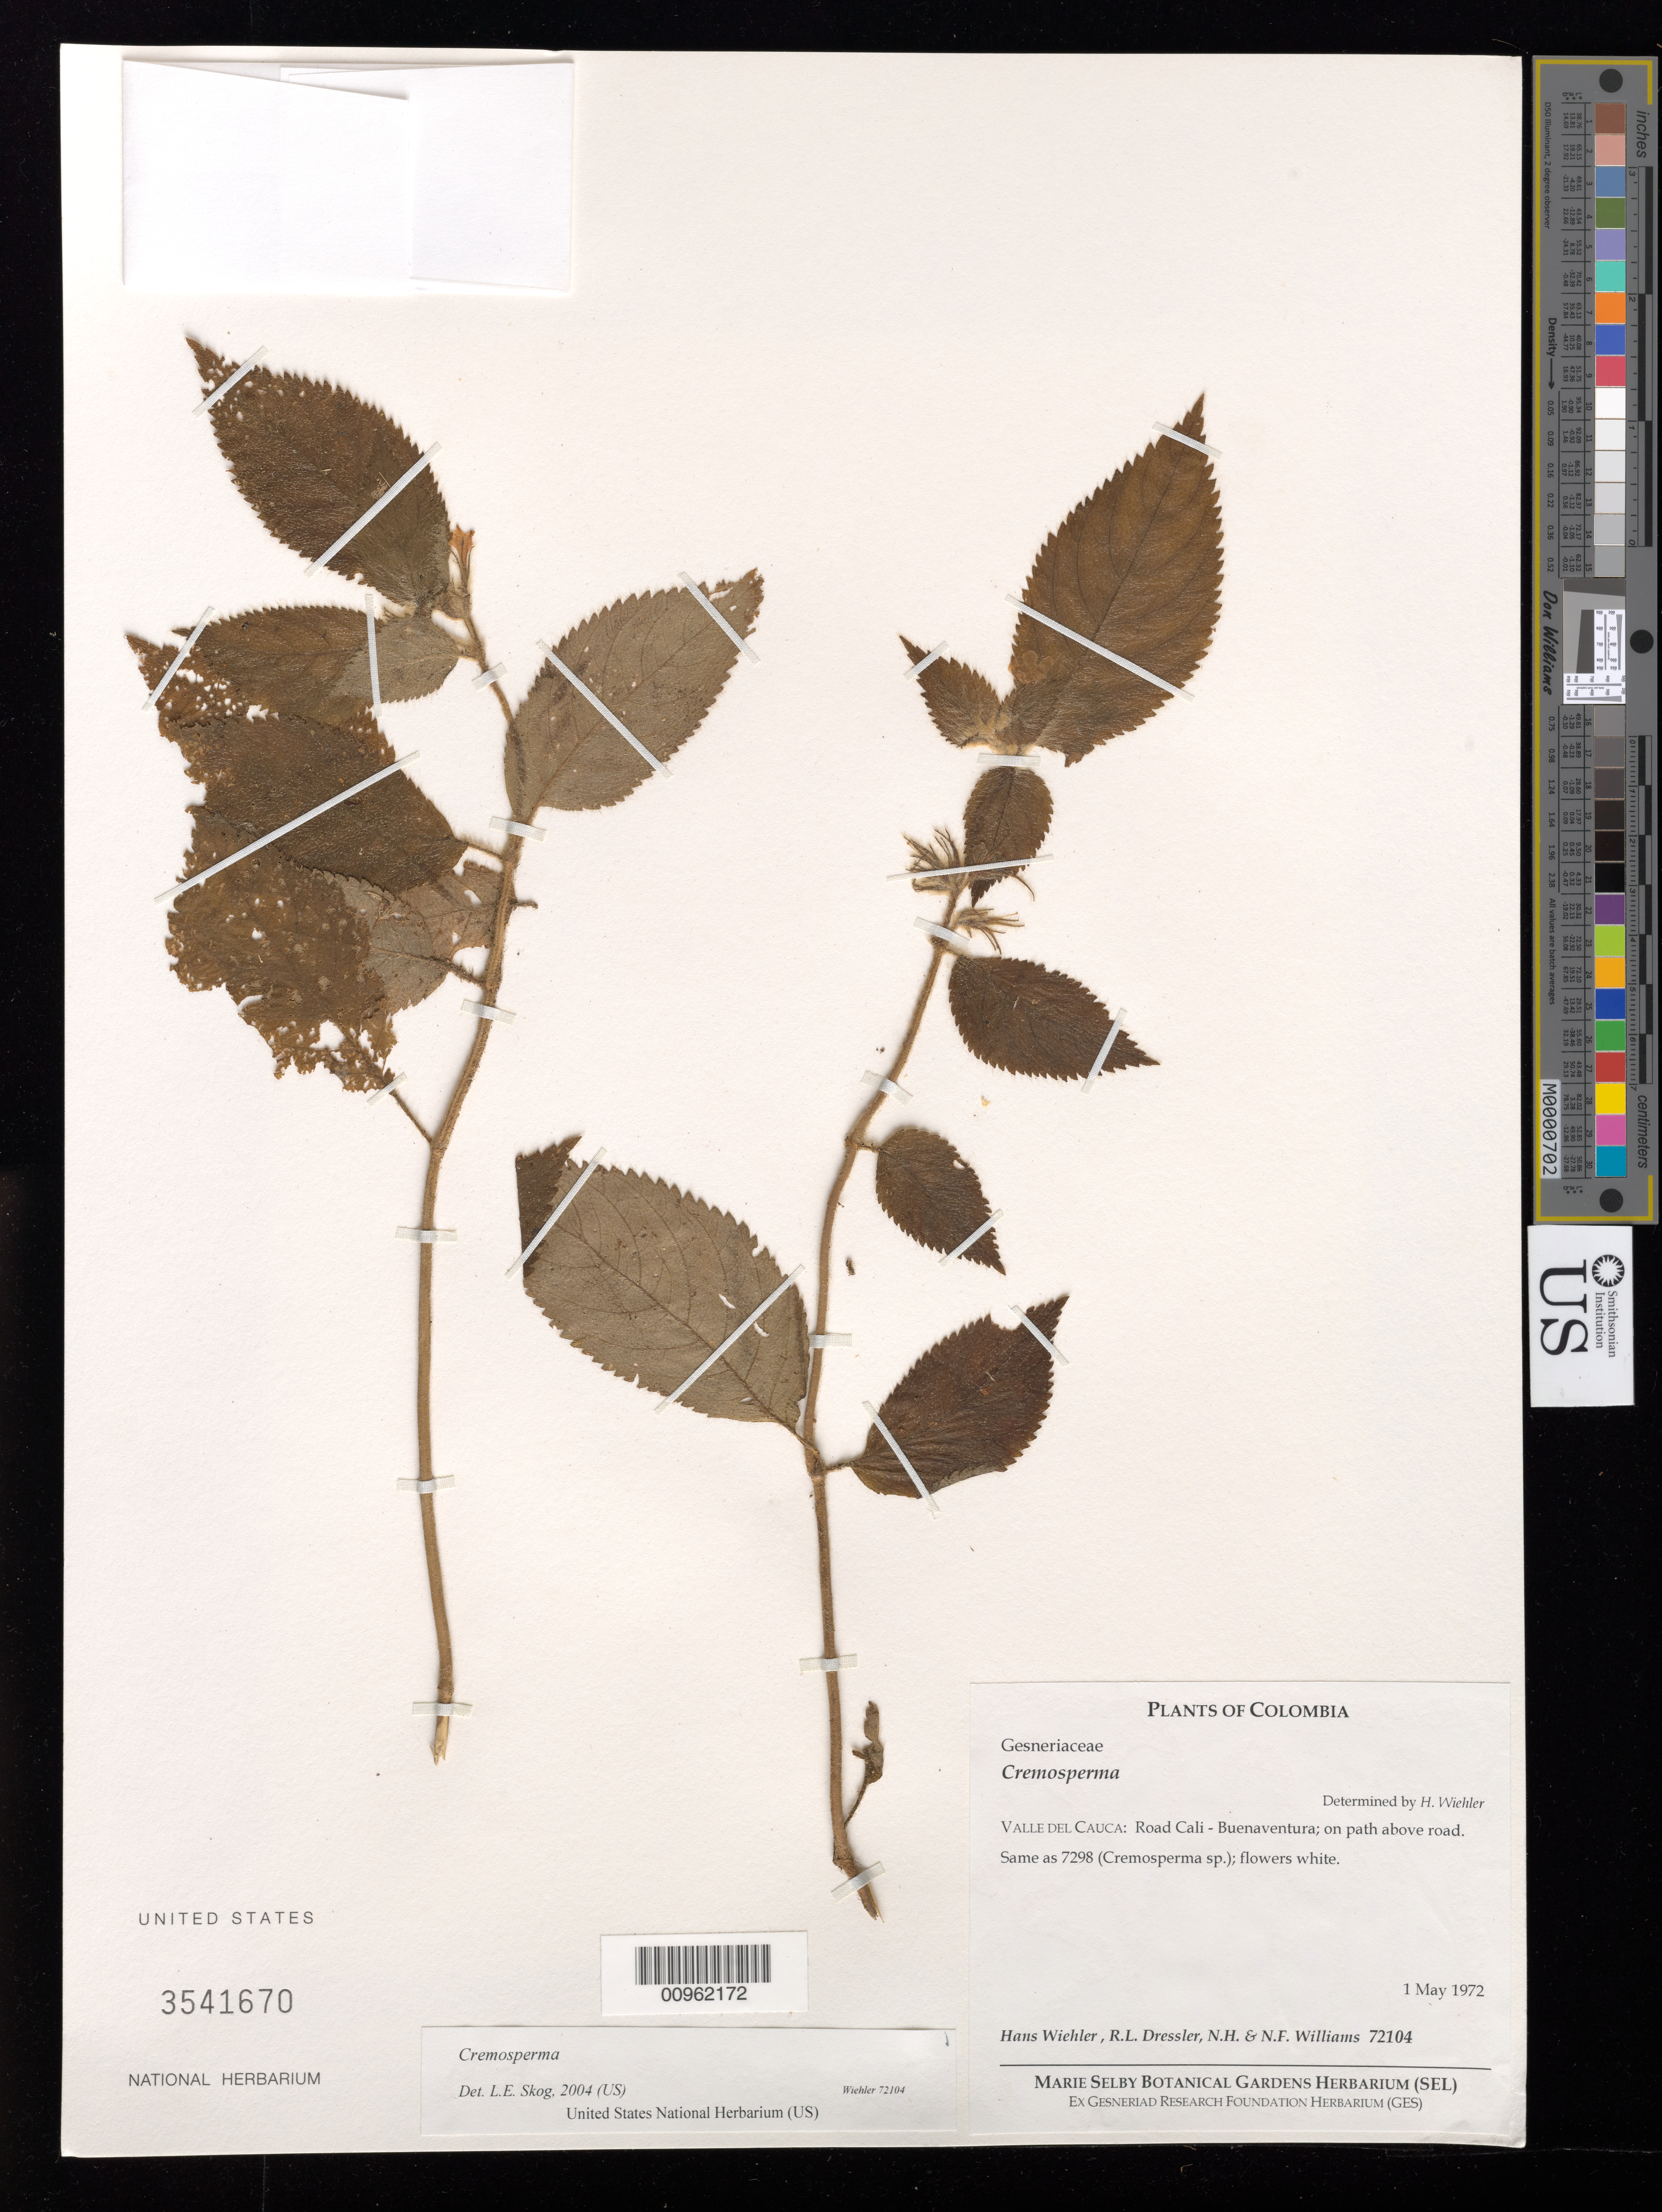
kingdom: Plantae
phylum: Tracheophyta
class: Magnoliopsida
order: Lamiales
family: Gesneriaceae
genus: Cremosperma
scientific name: Cremosperma sp.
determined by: Skog, Laurence E.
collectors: H. J. Wiehler, R. Dressler, N. H. Williams & N. Williams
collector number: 72104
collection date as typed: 01 May 1972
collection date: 1972-05-01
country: Colombia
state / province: Valle del Cauca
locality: Valle del Cauca; road Cali - Buenaventura, on path above road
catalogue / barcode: US 3541670